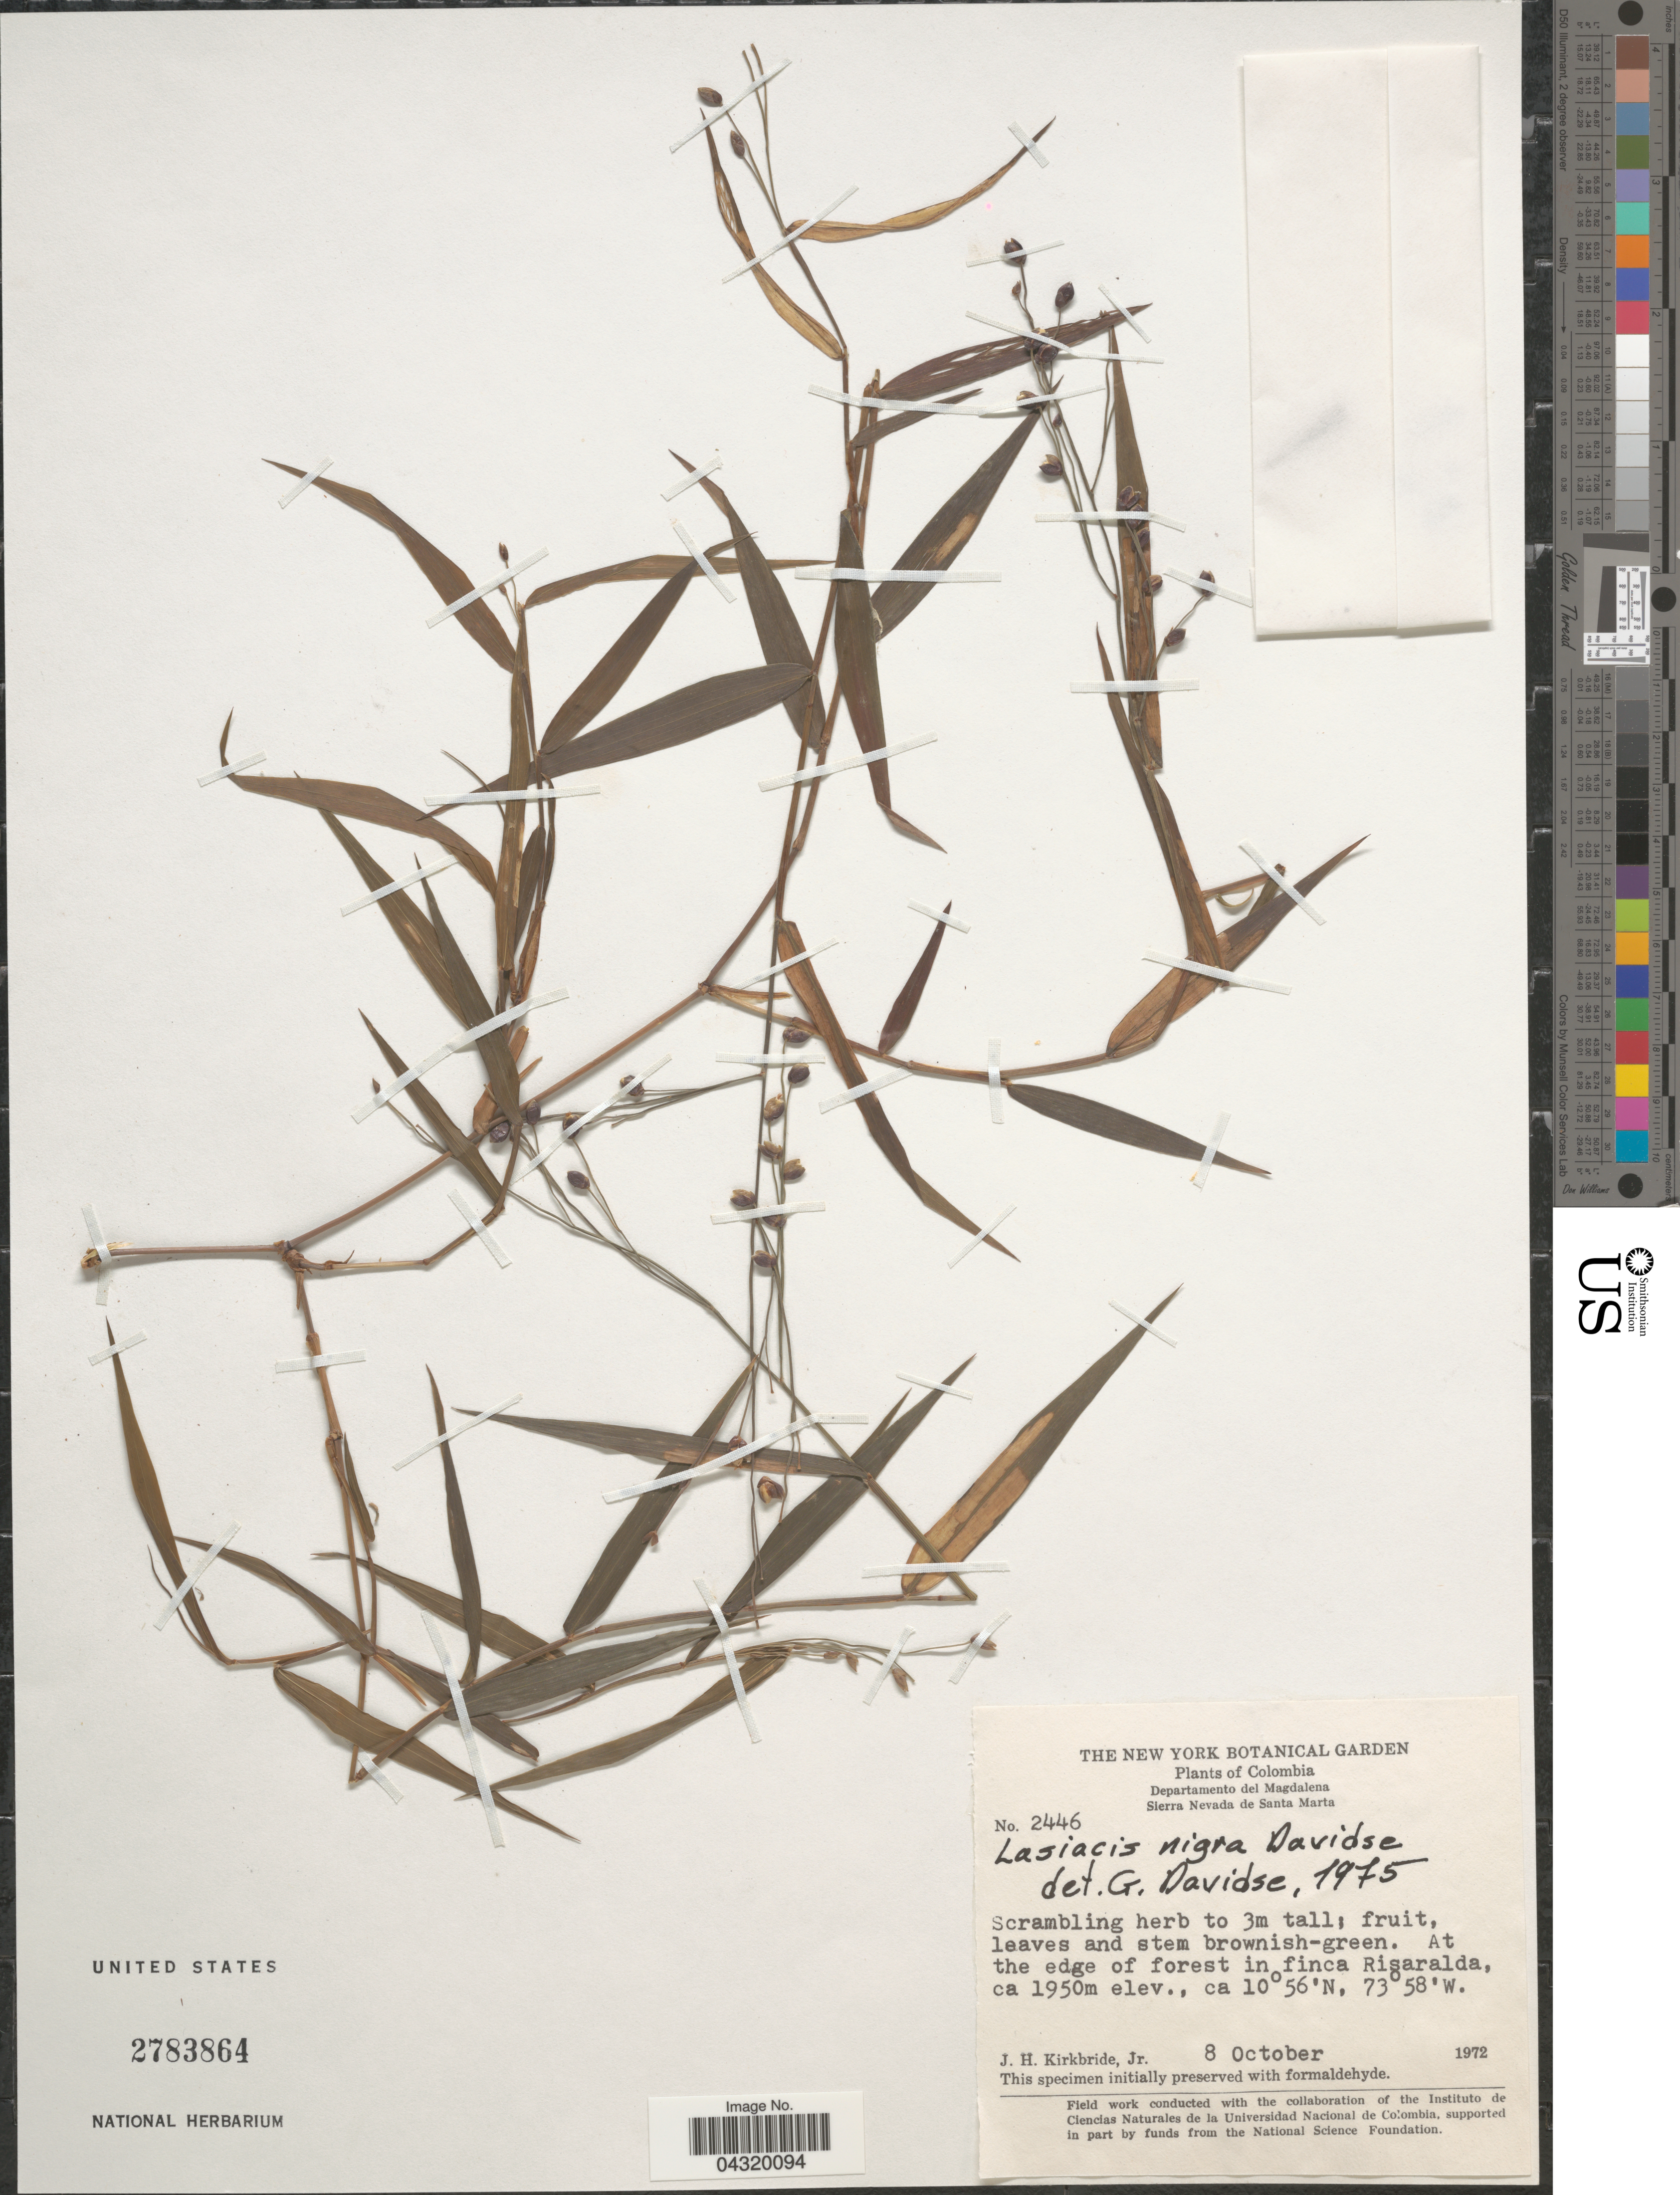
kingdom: Plantae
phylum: Tracheophyta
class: Liliopsida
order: Poales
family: Poaceae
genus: Lasiacis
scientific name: Lasiacis nigra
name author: Davidse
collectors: J. H. Kirkbride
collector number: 2446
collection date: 1972-10-08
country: Colombia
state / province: Magdalena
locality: Departamento del Magdalena. Sierra Nevada de Santa Marta. At the edge of forest in finca Risaralda.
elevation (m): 1950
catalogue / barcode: US 2783864